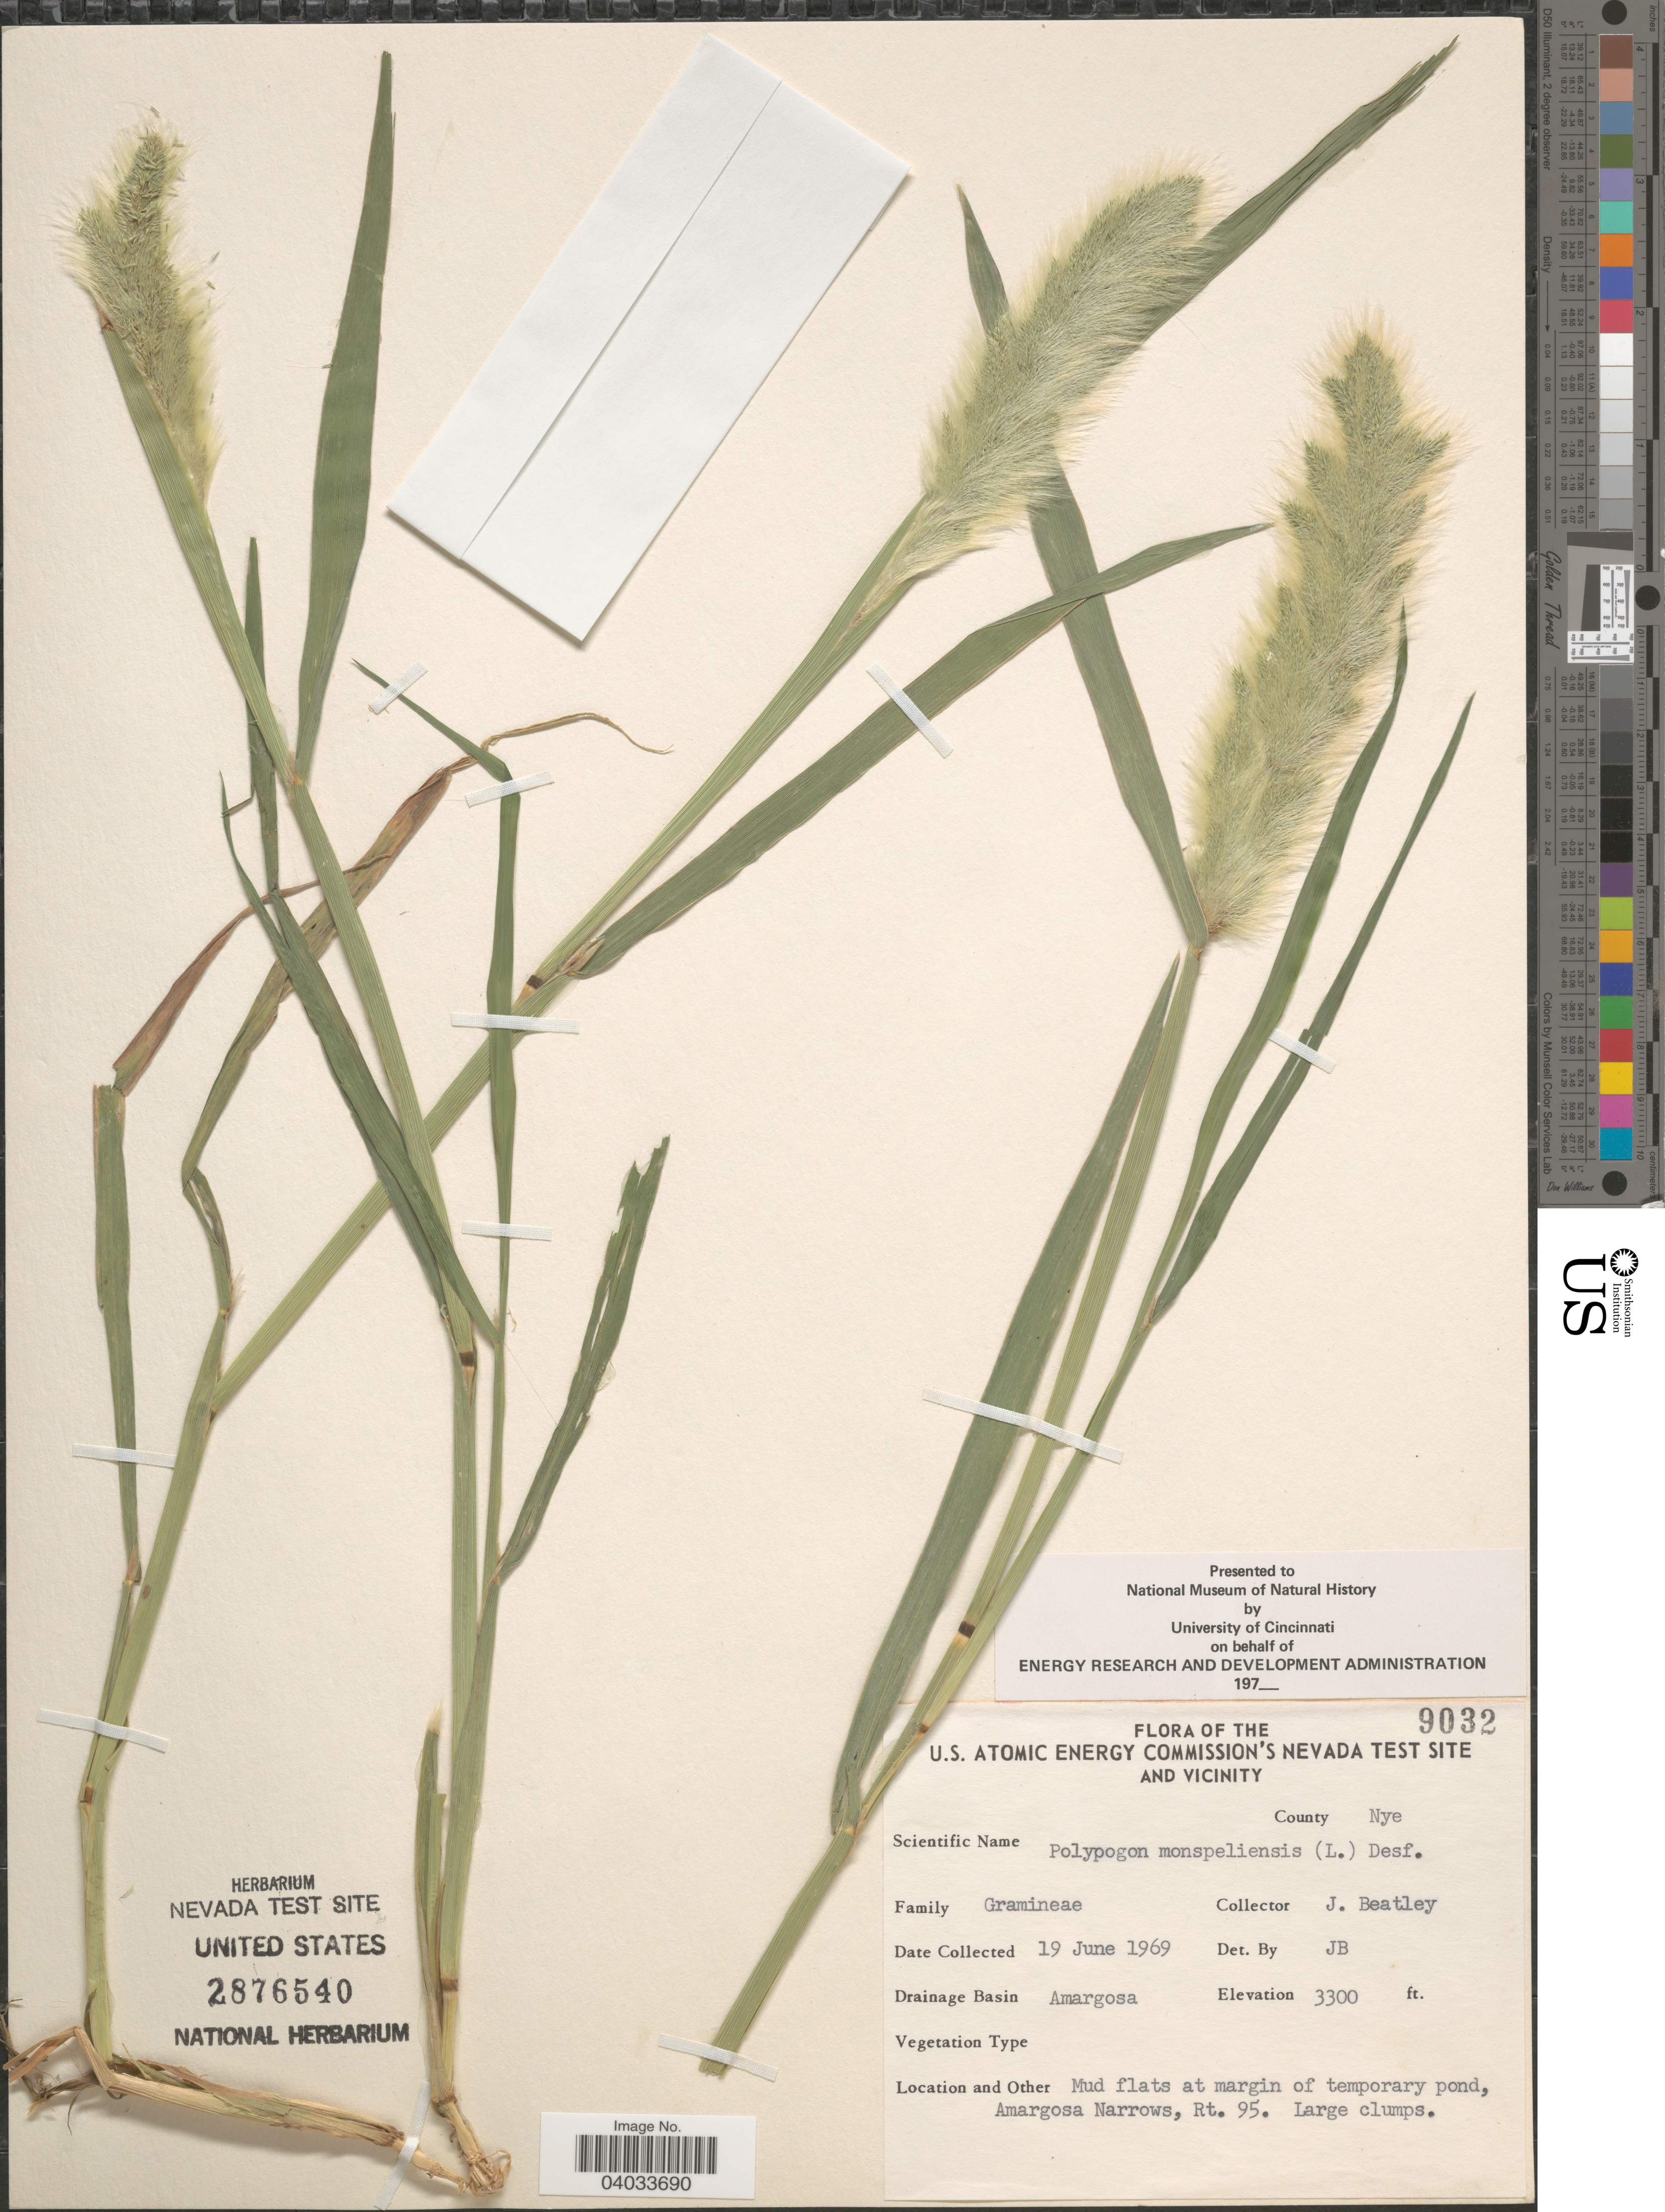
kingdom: Plantae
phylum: Tracheophyta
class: Liliopsida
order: Poales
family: Poaceae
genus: Polypogon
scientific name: Polypogon monspeliensis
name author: (L.) Desf.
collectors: J. C. Beatley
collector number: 9032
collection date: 1969-06-19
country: United States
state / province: Nevada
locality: U.S. Atomic Energy Commission's Nevada Test Site and vicinity. County Nye. Drainage Basin Amargosa. Mud flats at margin of temporary pond, Amargosa Narrows, Rt. 95.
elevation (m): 1006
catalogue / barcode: US 2876540